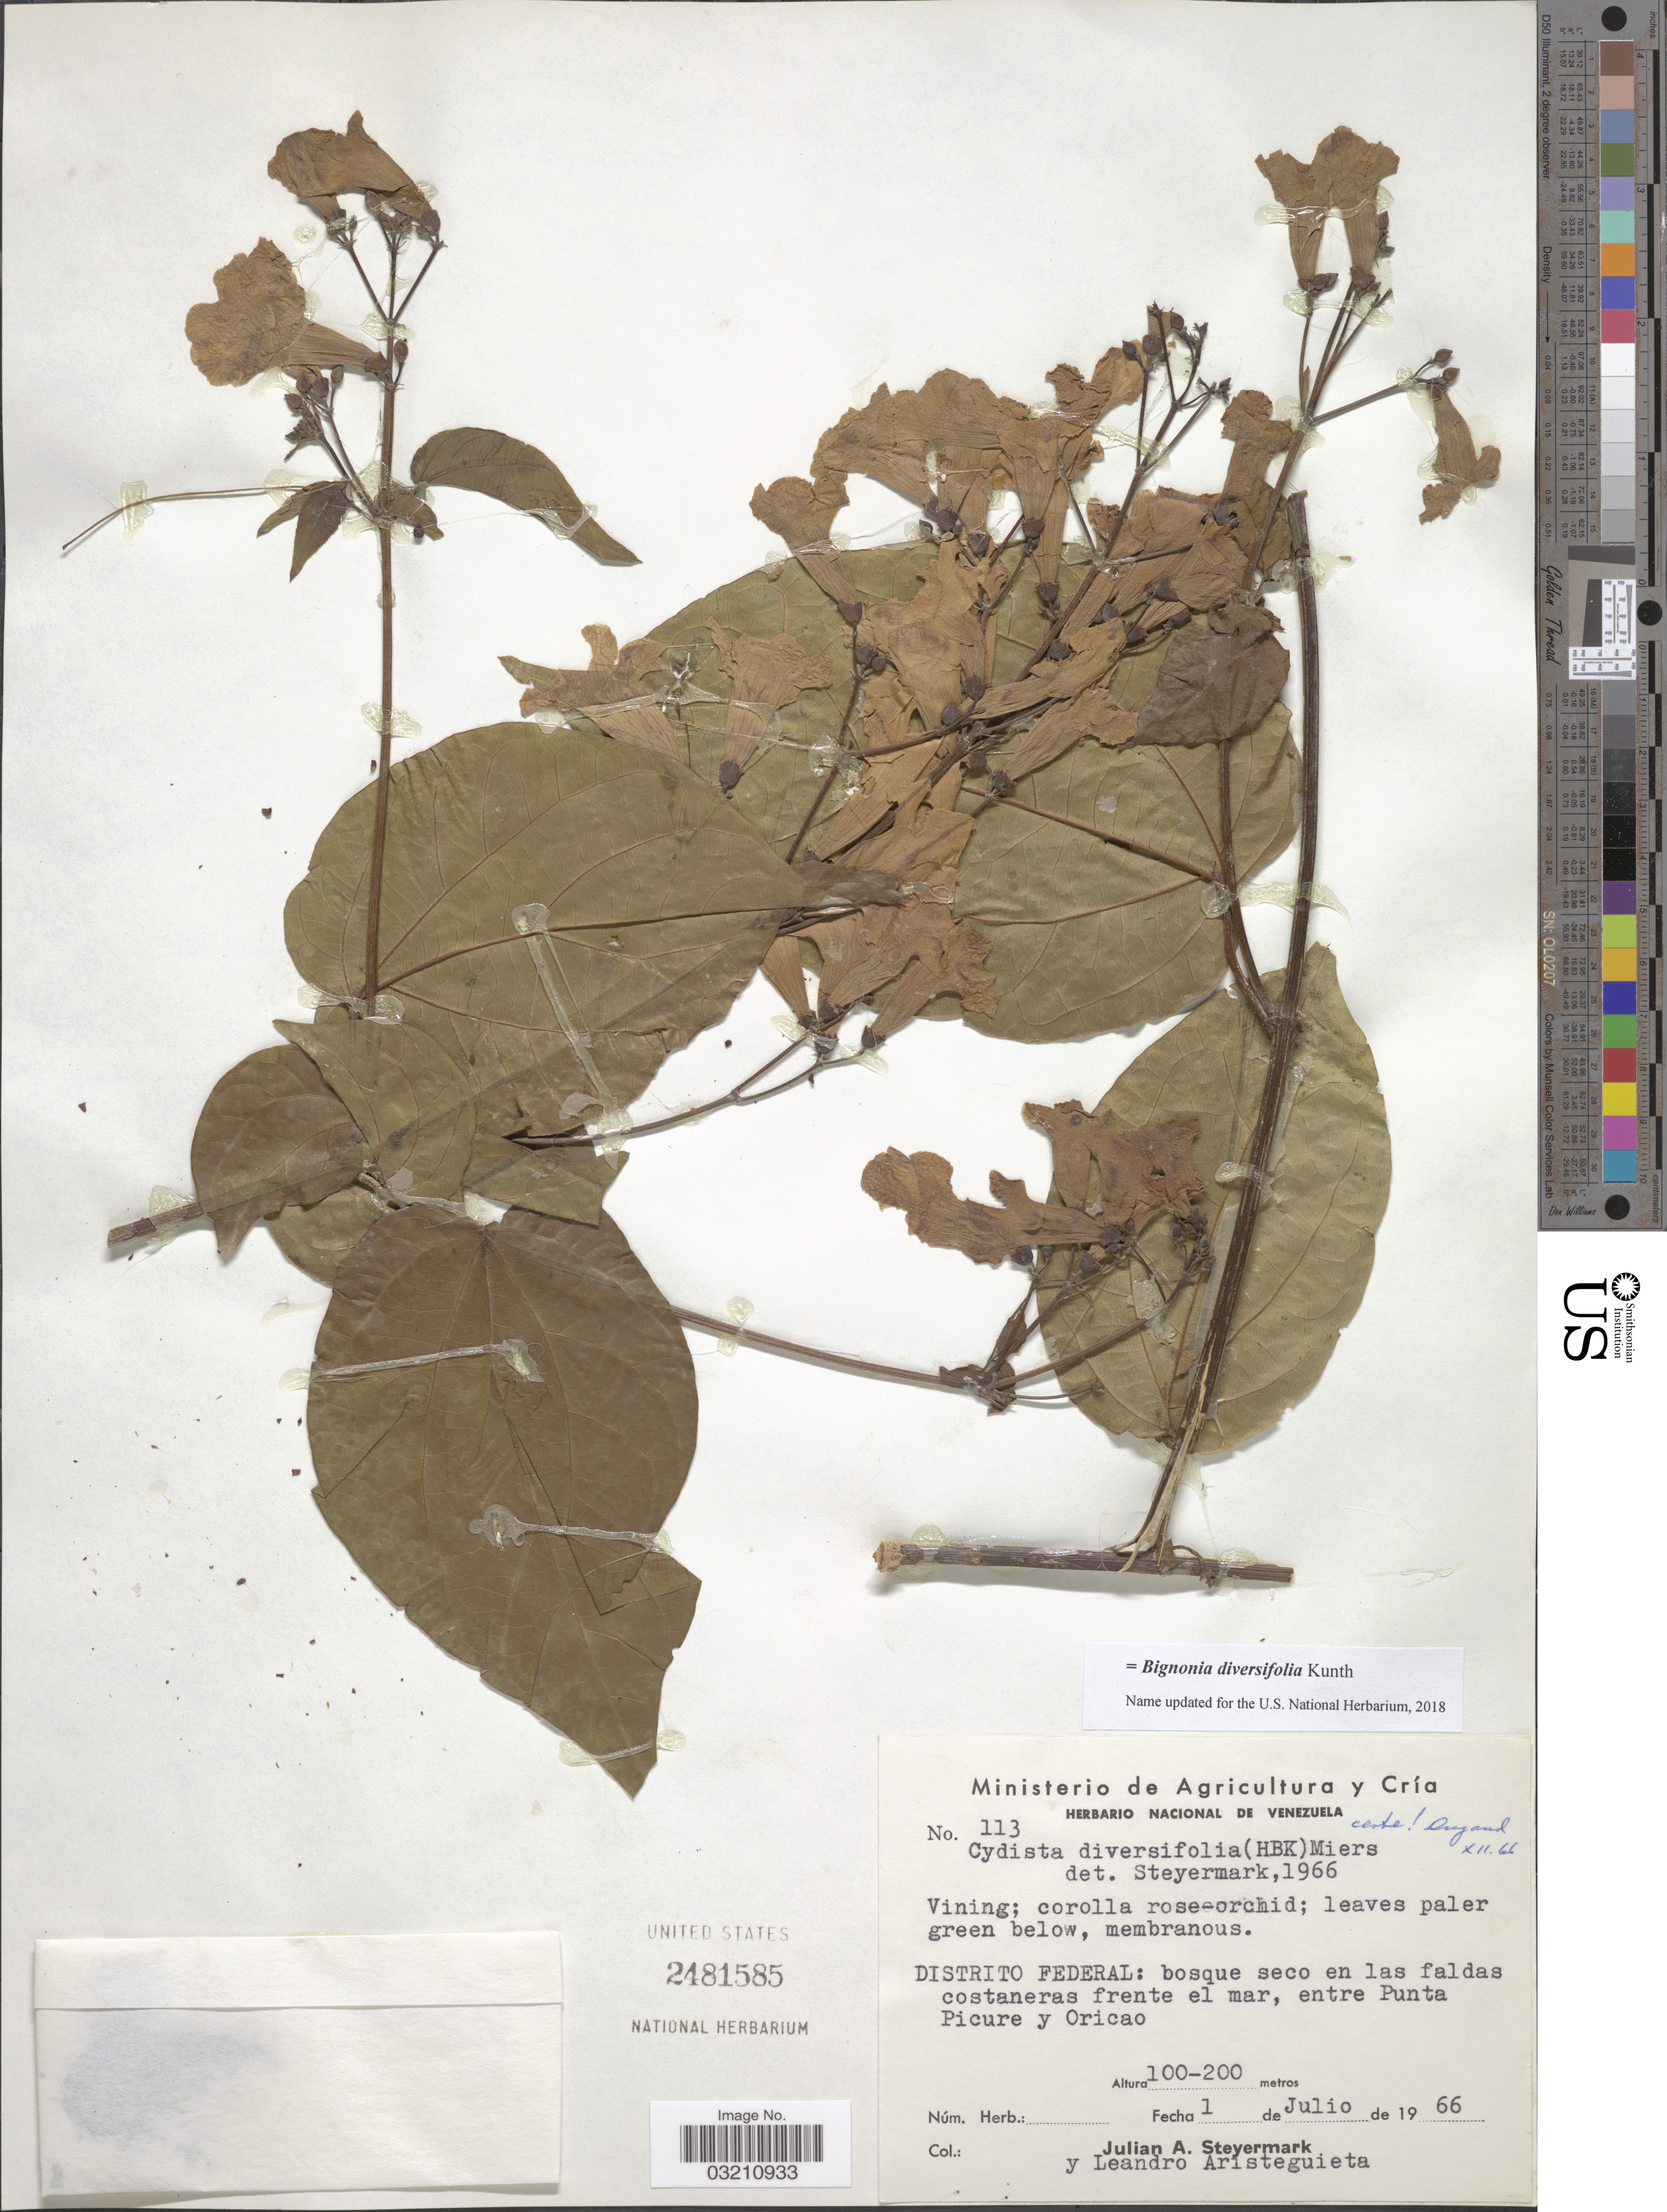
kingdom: Plantae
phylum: Tracheophyta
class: Magnoliopsida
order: Lamiales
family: Bignoniaceae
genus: Bignonia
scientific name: Bignonia diversifolia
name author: Kunth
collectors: J. Steyermark & L. Aristeguieta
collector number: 113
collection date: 1966-07-01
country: Venezuela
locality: Distrito Federal: bosque seco en las faldas costaneras frente el mar, entre Punta Picure y Oricao.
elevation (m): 100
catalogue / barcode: US 2481585